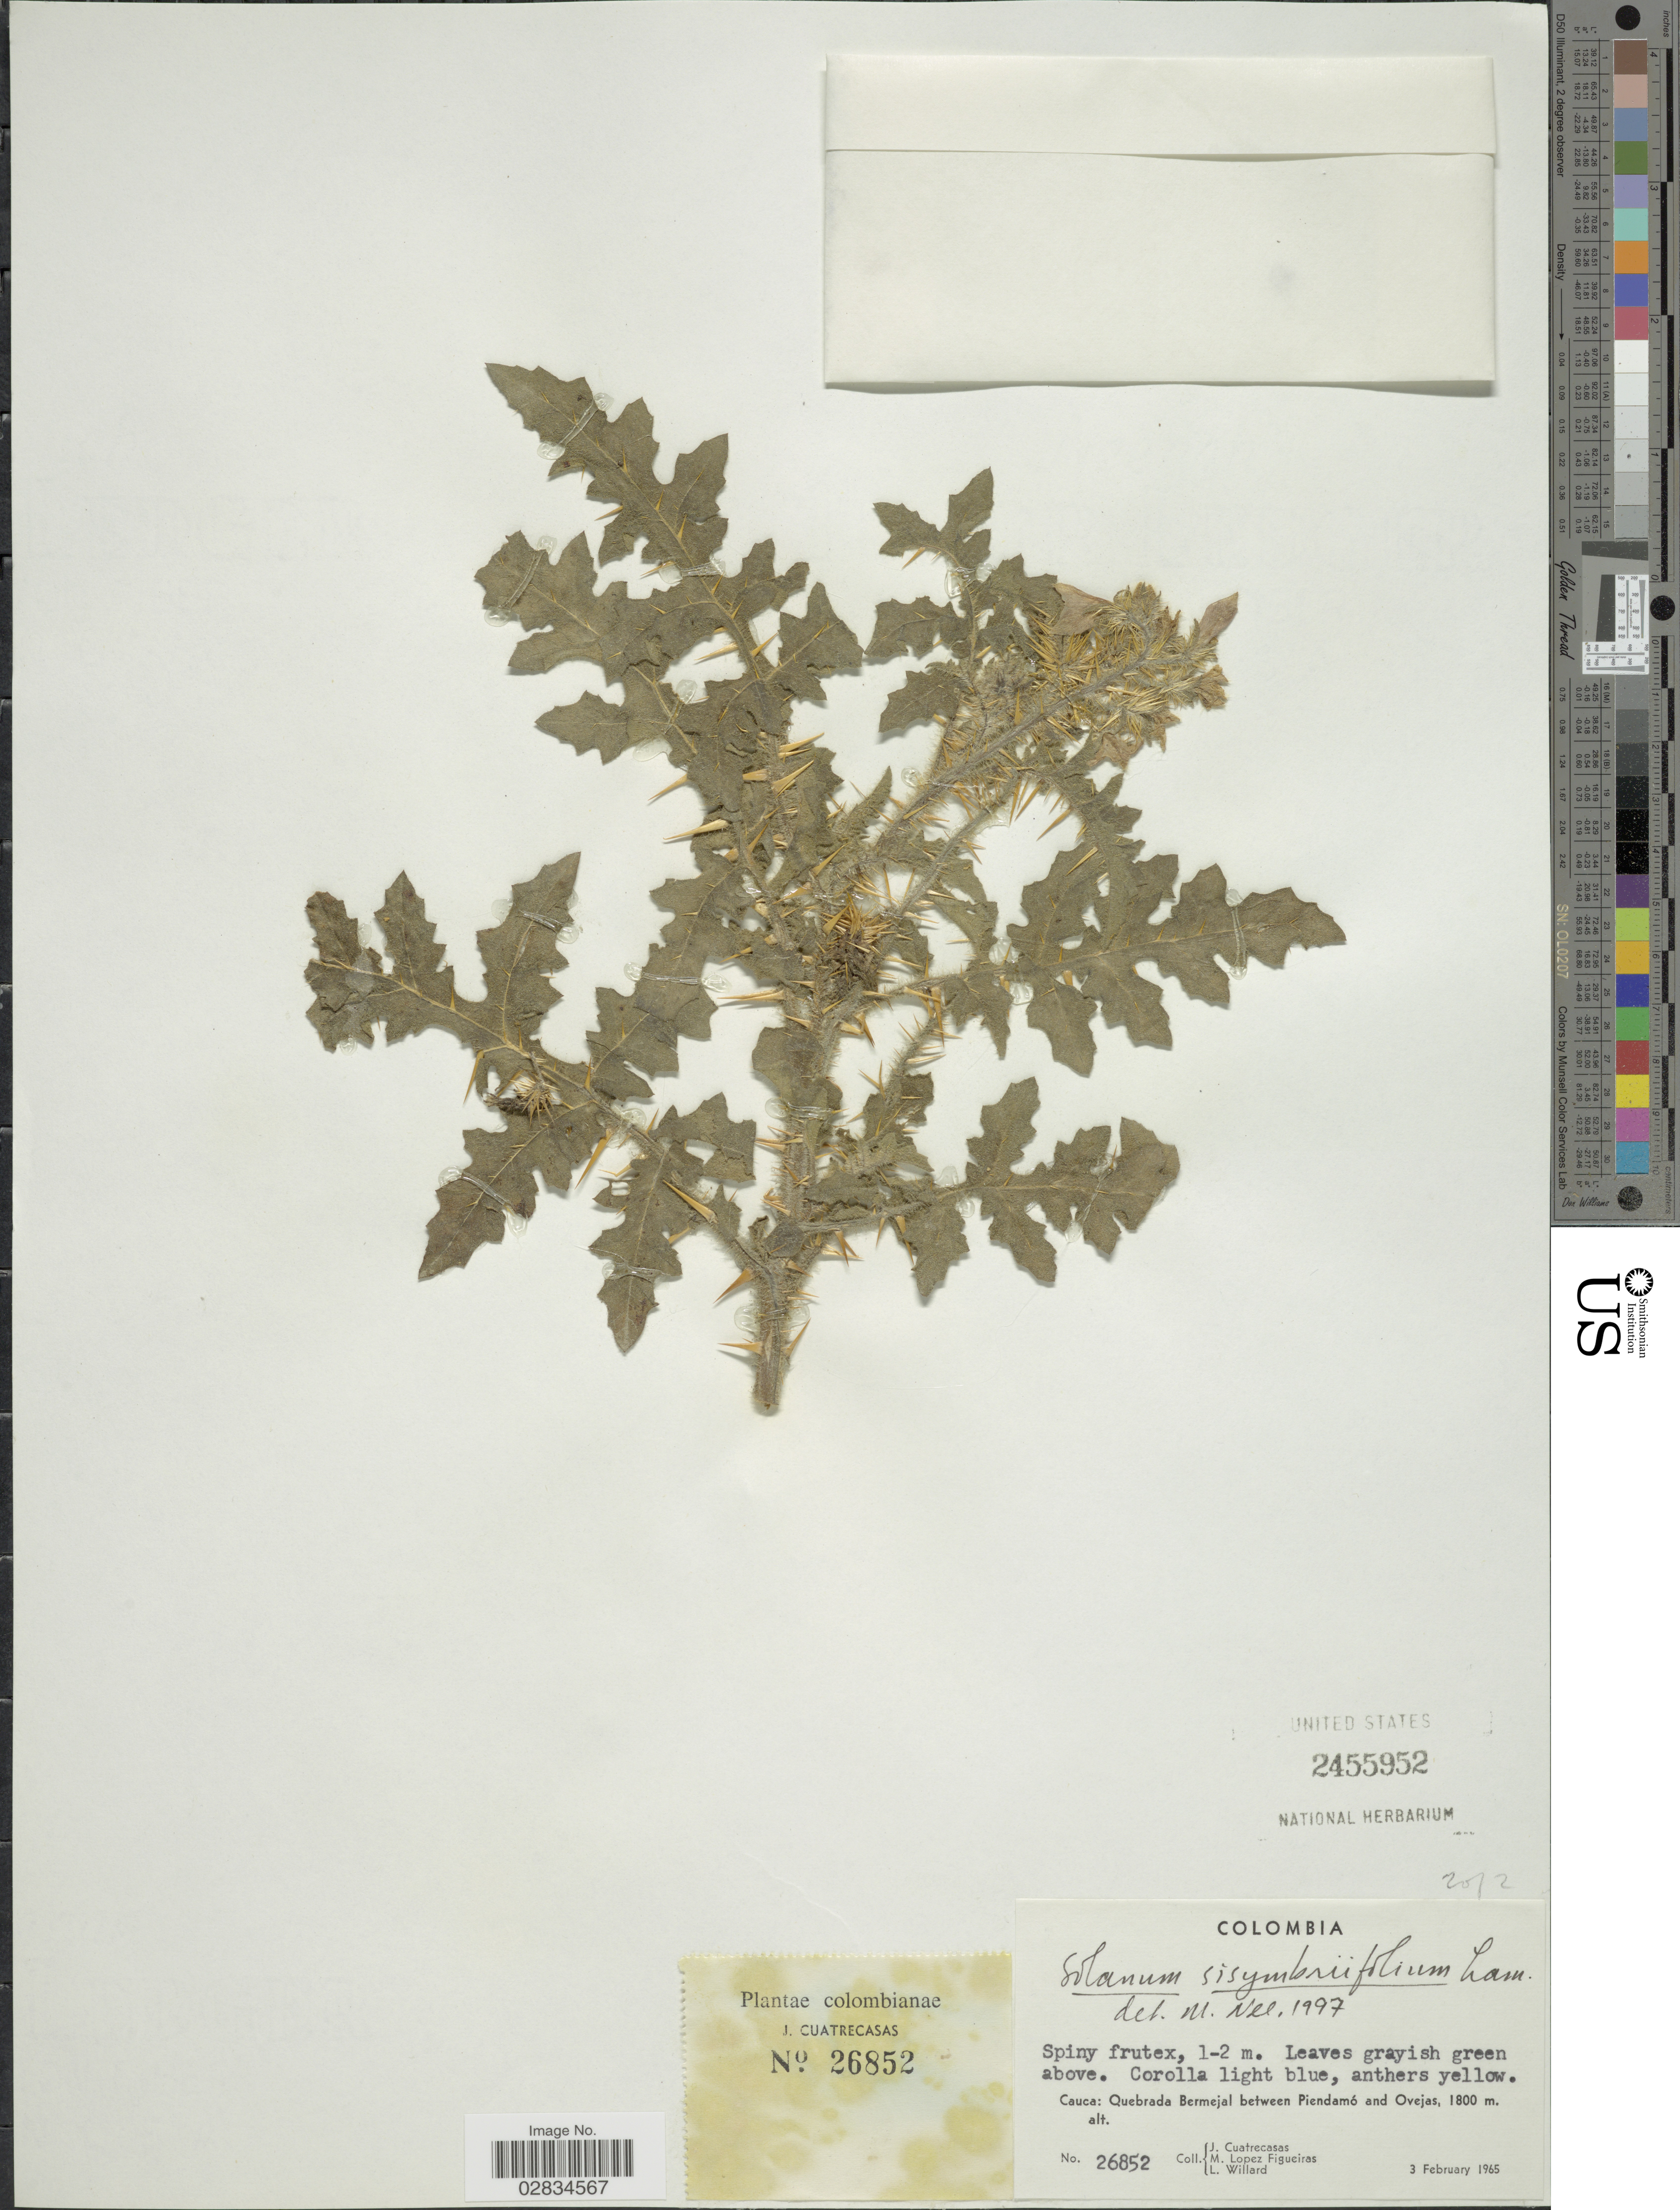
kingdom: Plantae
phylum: Tracheophyta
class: Magnoliopsida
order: Solanales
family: Solanaceae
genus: Solanum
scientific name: Solanum sisymbriifolium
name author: Lam.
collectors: J. Cuatrecasas, M. López Figueiras & L. Willard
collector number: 26852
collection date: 1965-02-03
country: Colombia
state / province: Cauca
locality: Cauca: Quebrada Bermejal between Piendamó and Ovejas.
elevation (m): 1800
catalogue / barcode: US 2455952